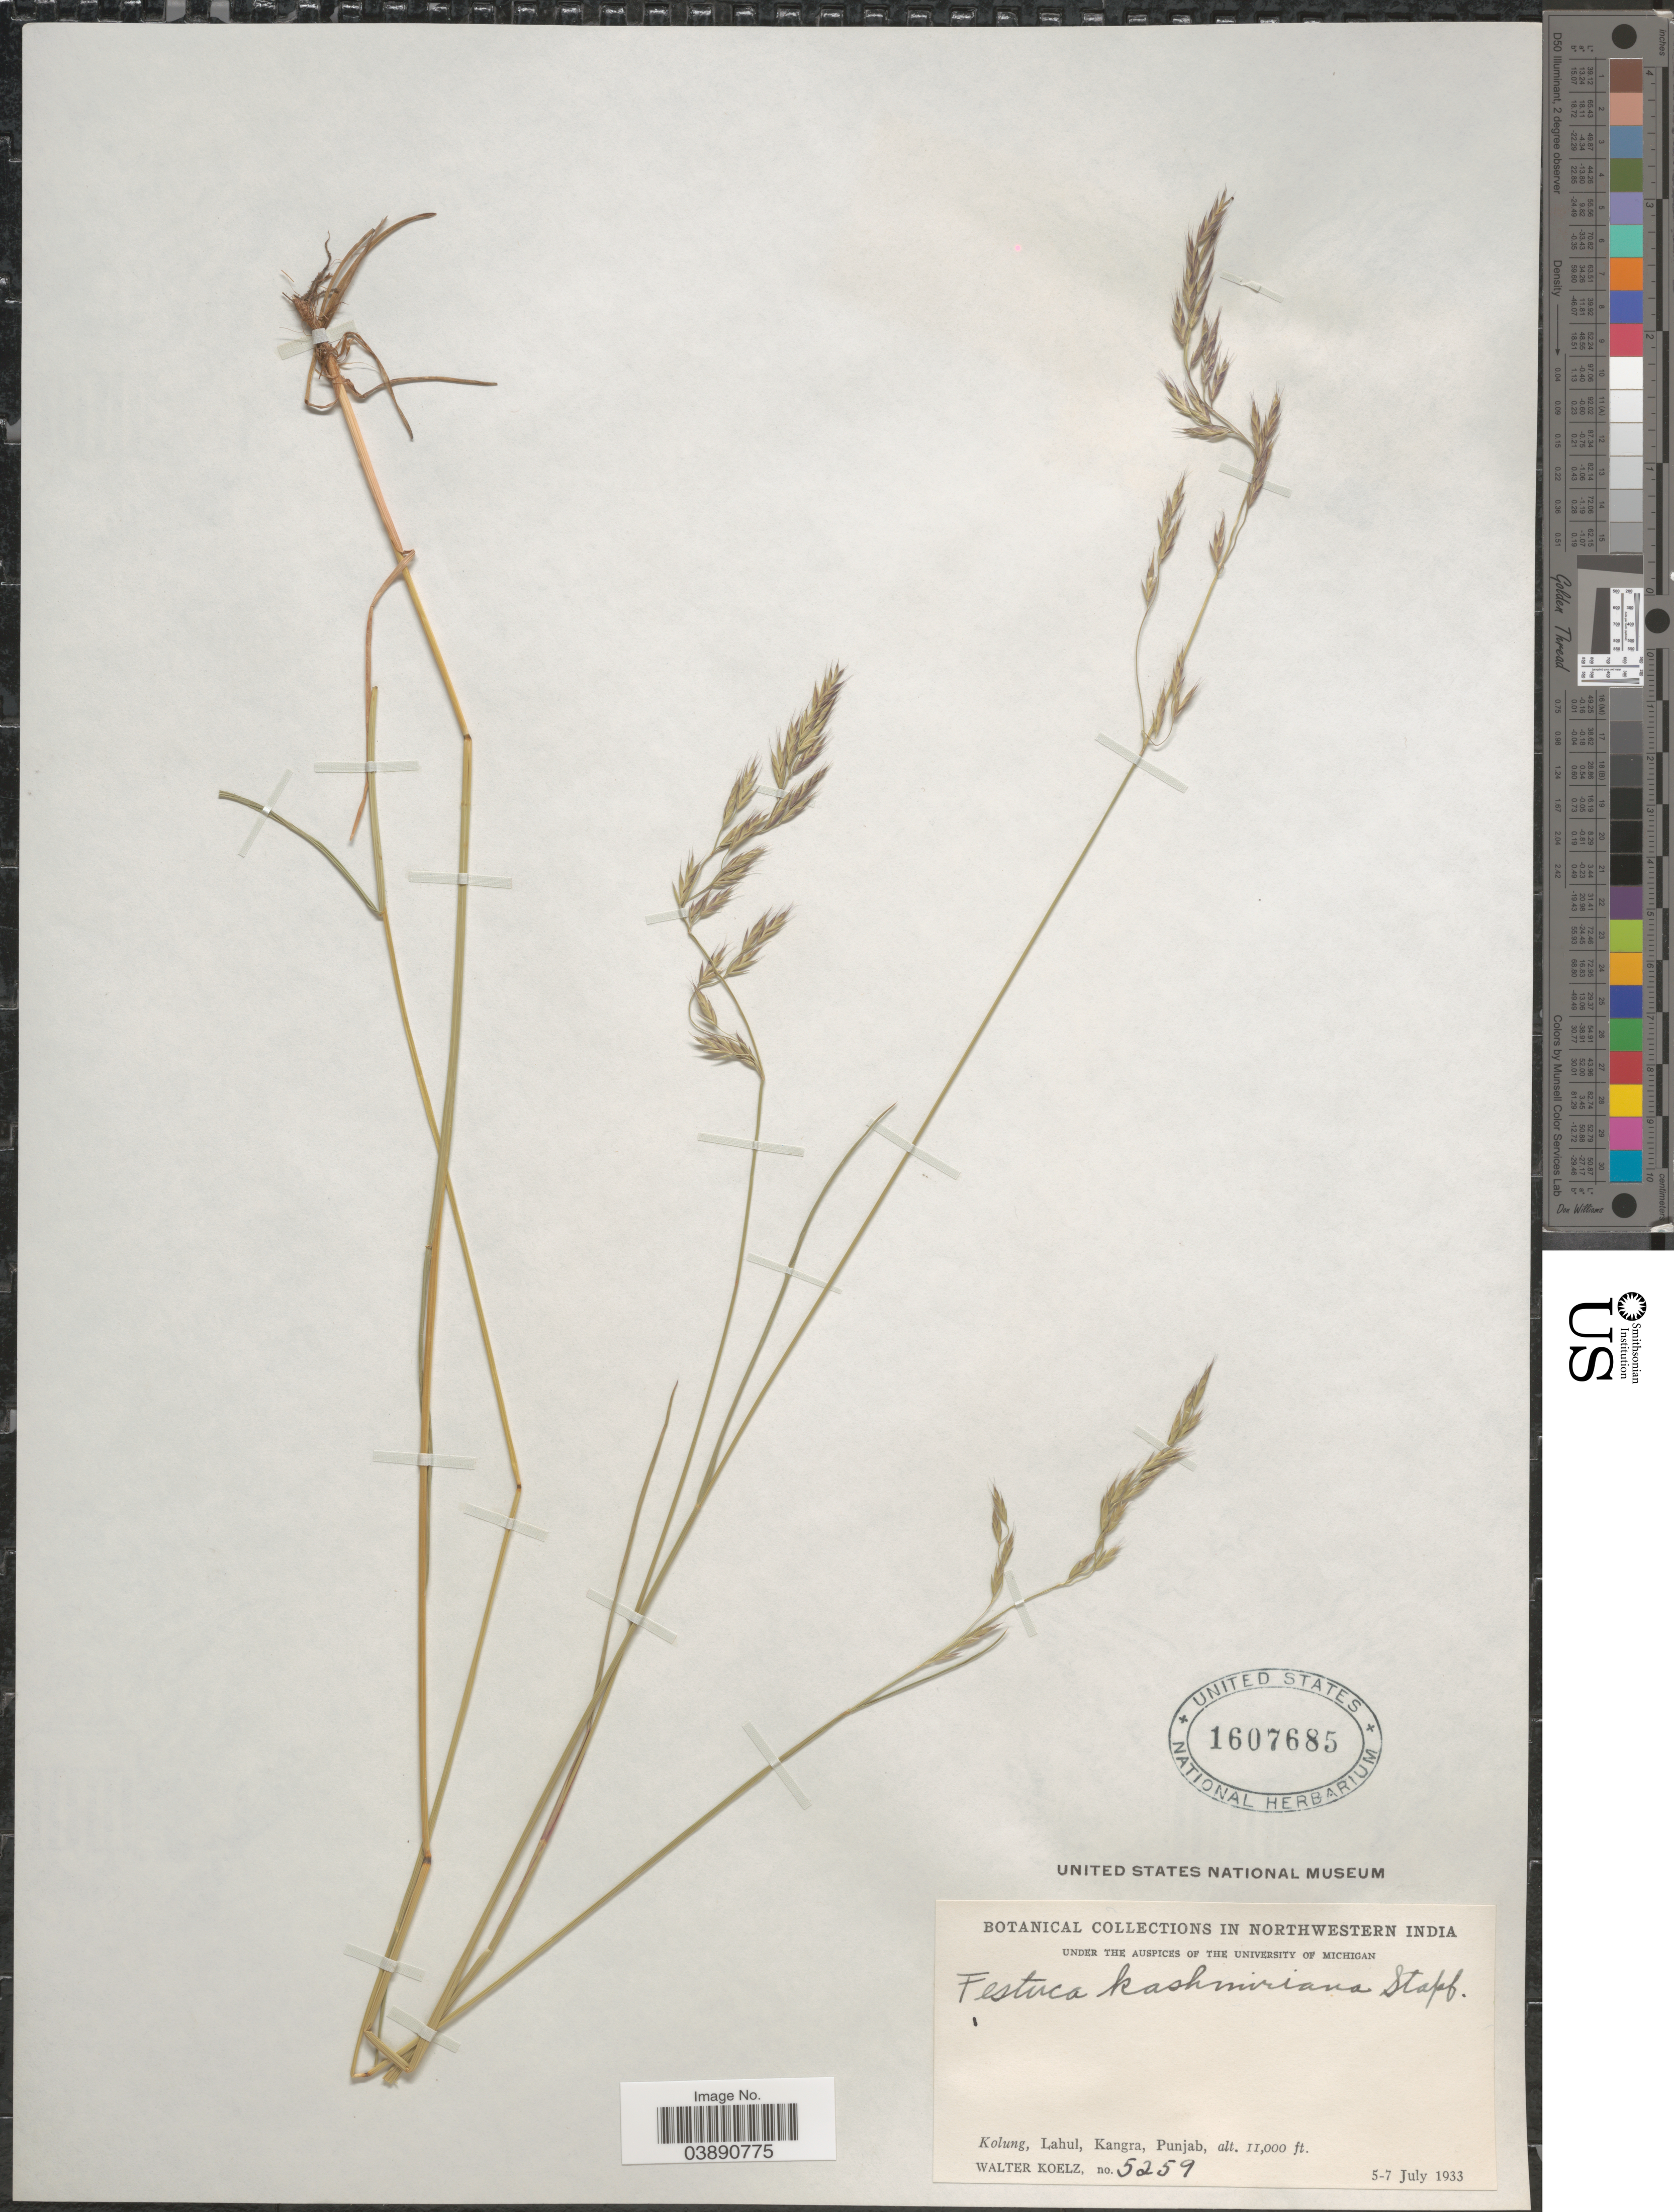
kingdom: Plantae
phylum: Tracheophyta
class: Liliopsida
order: Poales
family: Poaceae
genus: Festuca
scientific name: Festuca kashmiriana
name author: Stapf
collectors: W. N. Koelz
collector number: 5259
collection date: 1933-07-05/1933-07-07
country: India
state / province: Punjab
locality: Northwestern India. Kolung, Lahul, Kangra, Punjab.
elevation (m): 3353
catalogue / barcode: US 1607685